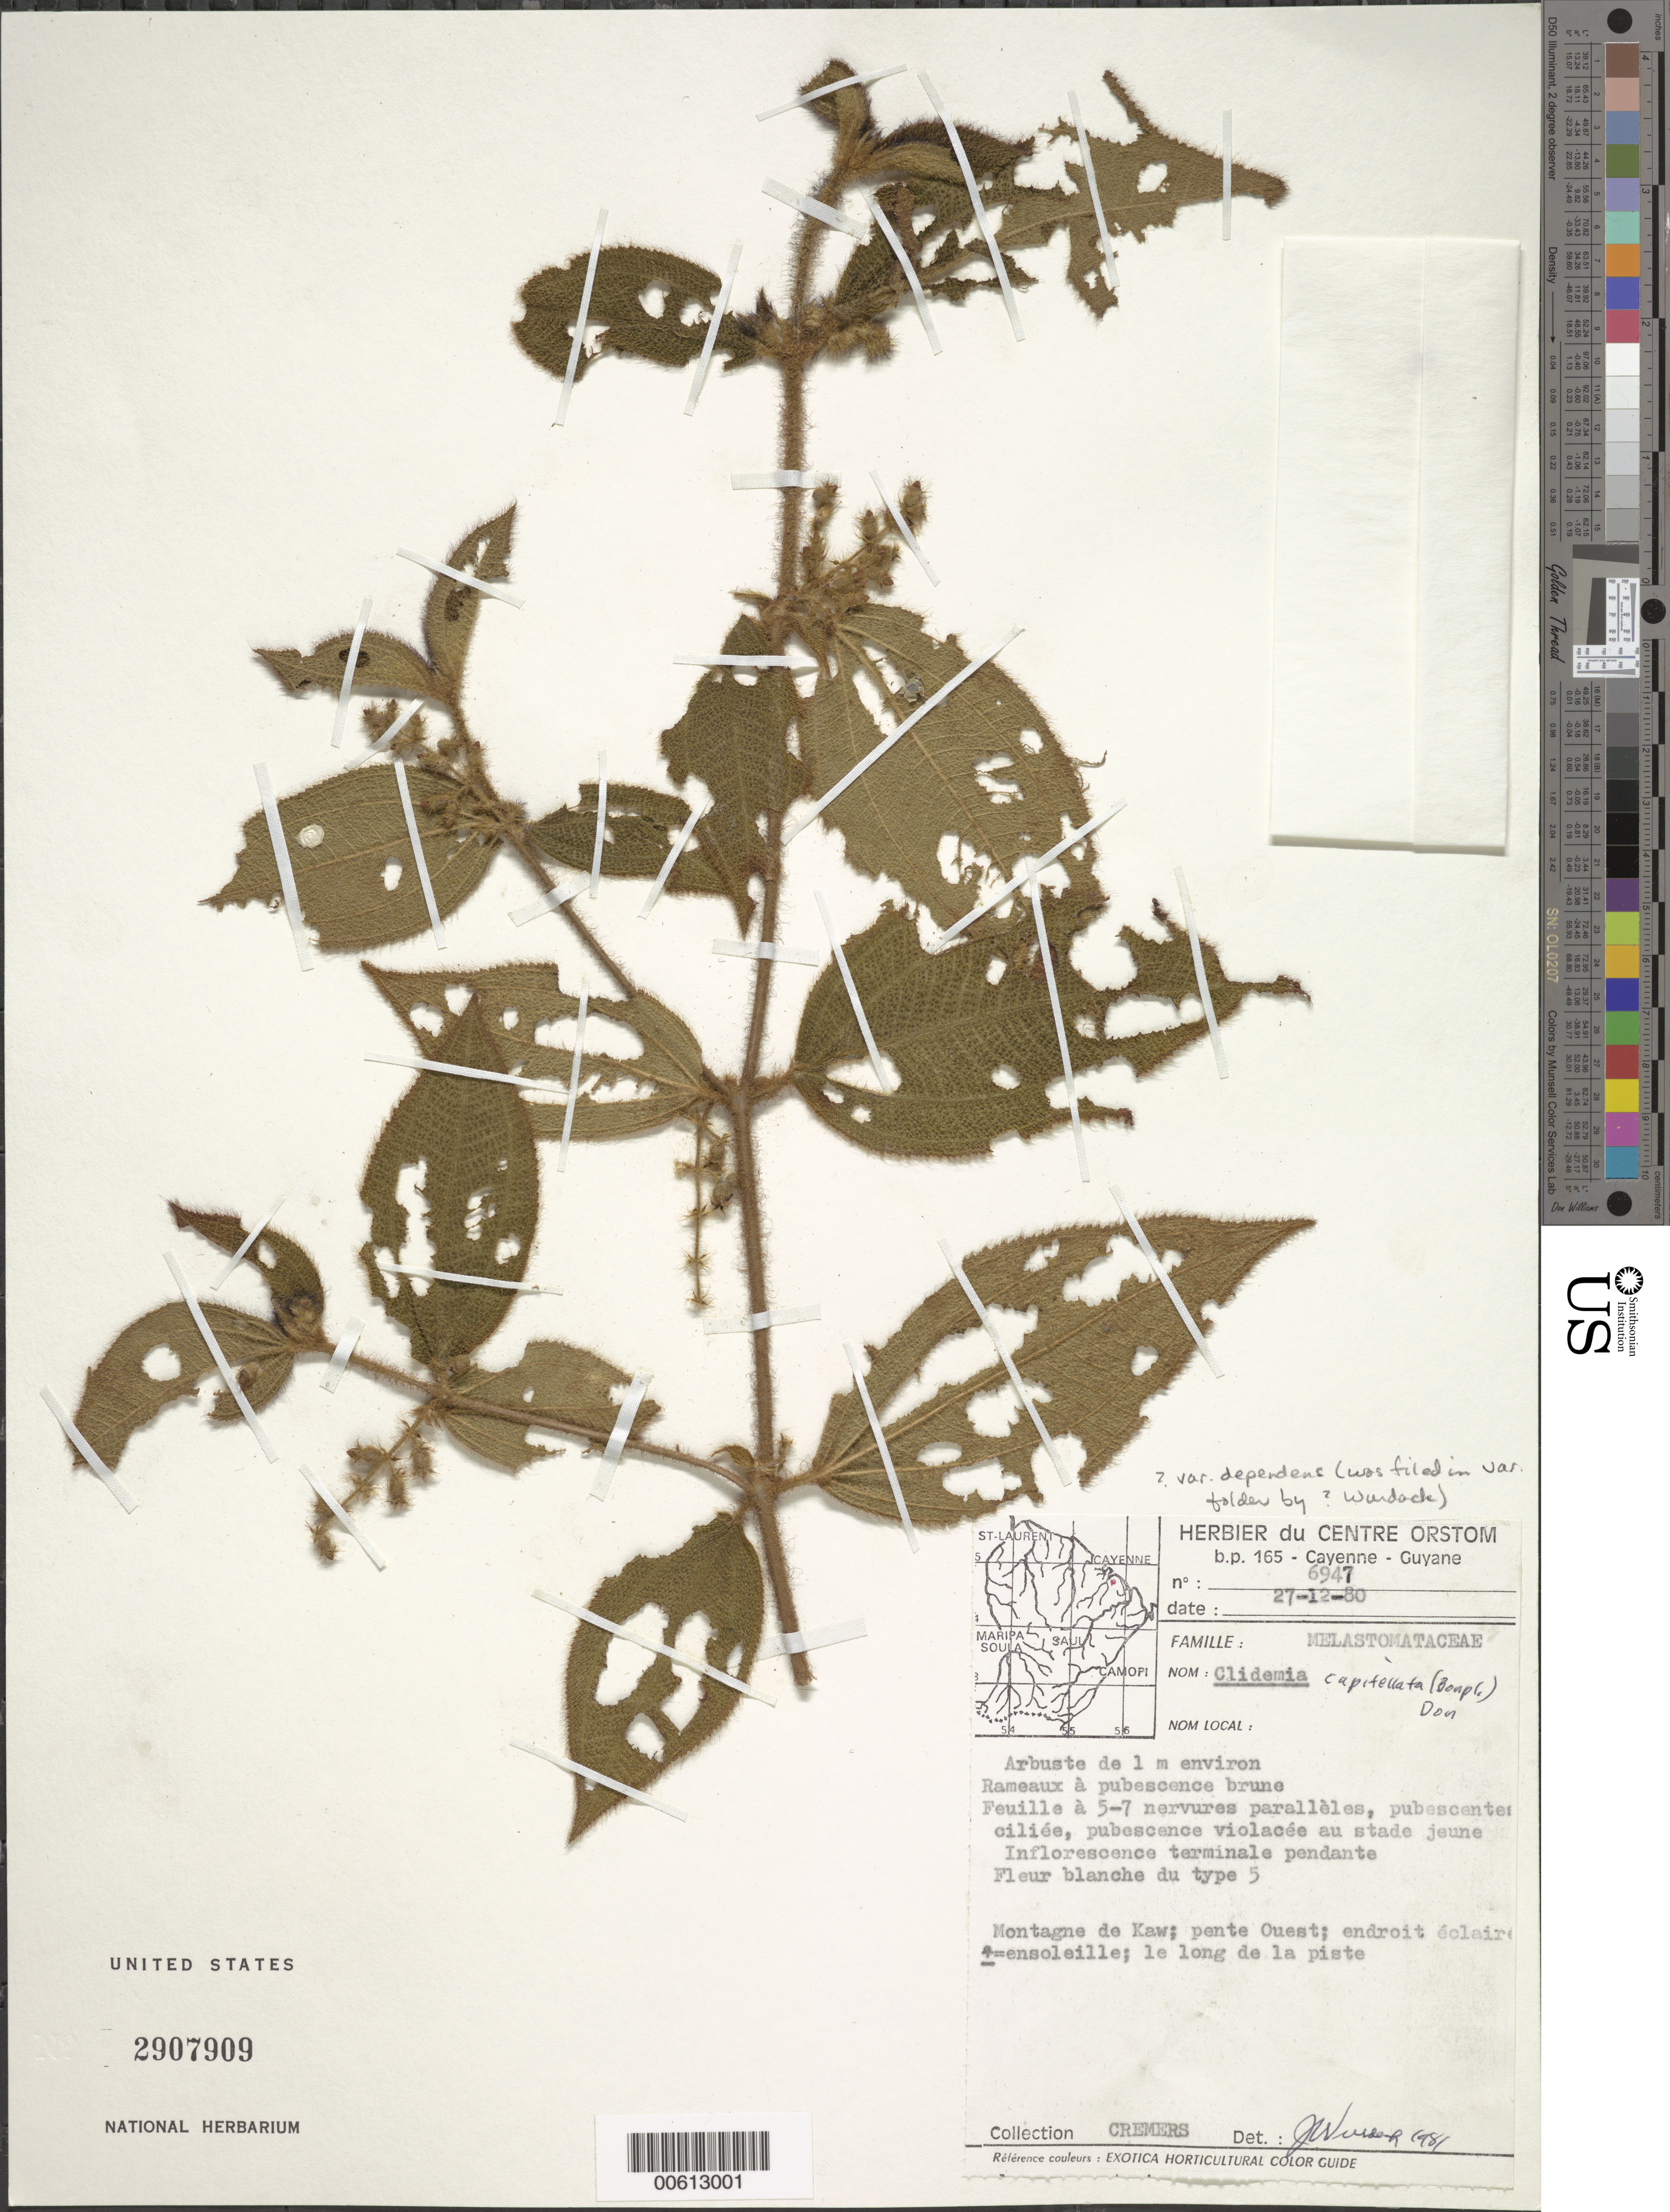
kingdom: Plantae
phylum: Tracheophyta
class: Magnoliopsida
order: Myrtales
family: Melastomataceae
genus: Clidemia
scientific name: Clidemia capitellata var. dependens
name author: (Pav. & D. Don) J.F. Macbr.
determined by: Wurdack, John J., (US), US (UNITED STATES)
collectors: G. Cremers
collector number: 6947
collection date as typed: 27-Dec-80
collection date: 1980-12-27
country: French Guiana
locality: Montagne de Kaw, pente Ouest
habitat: Montagne, endroit eclaire ensoleille, le long de la piste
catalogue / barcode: US 2907909